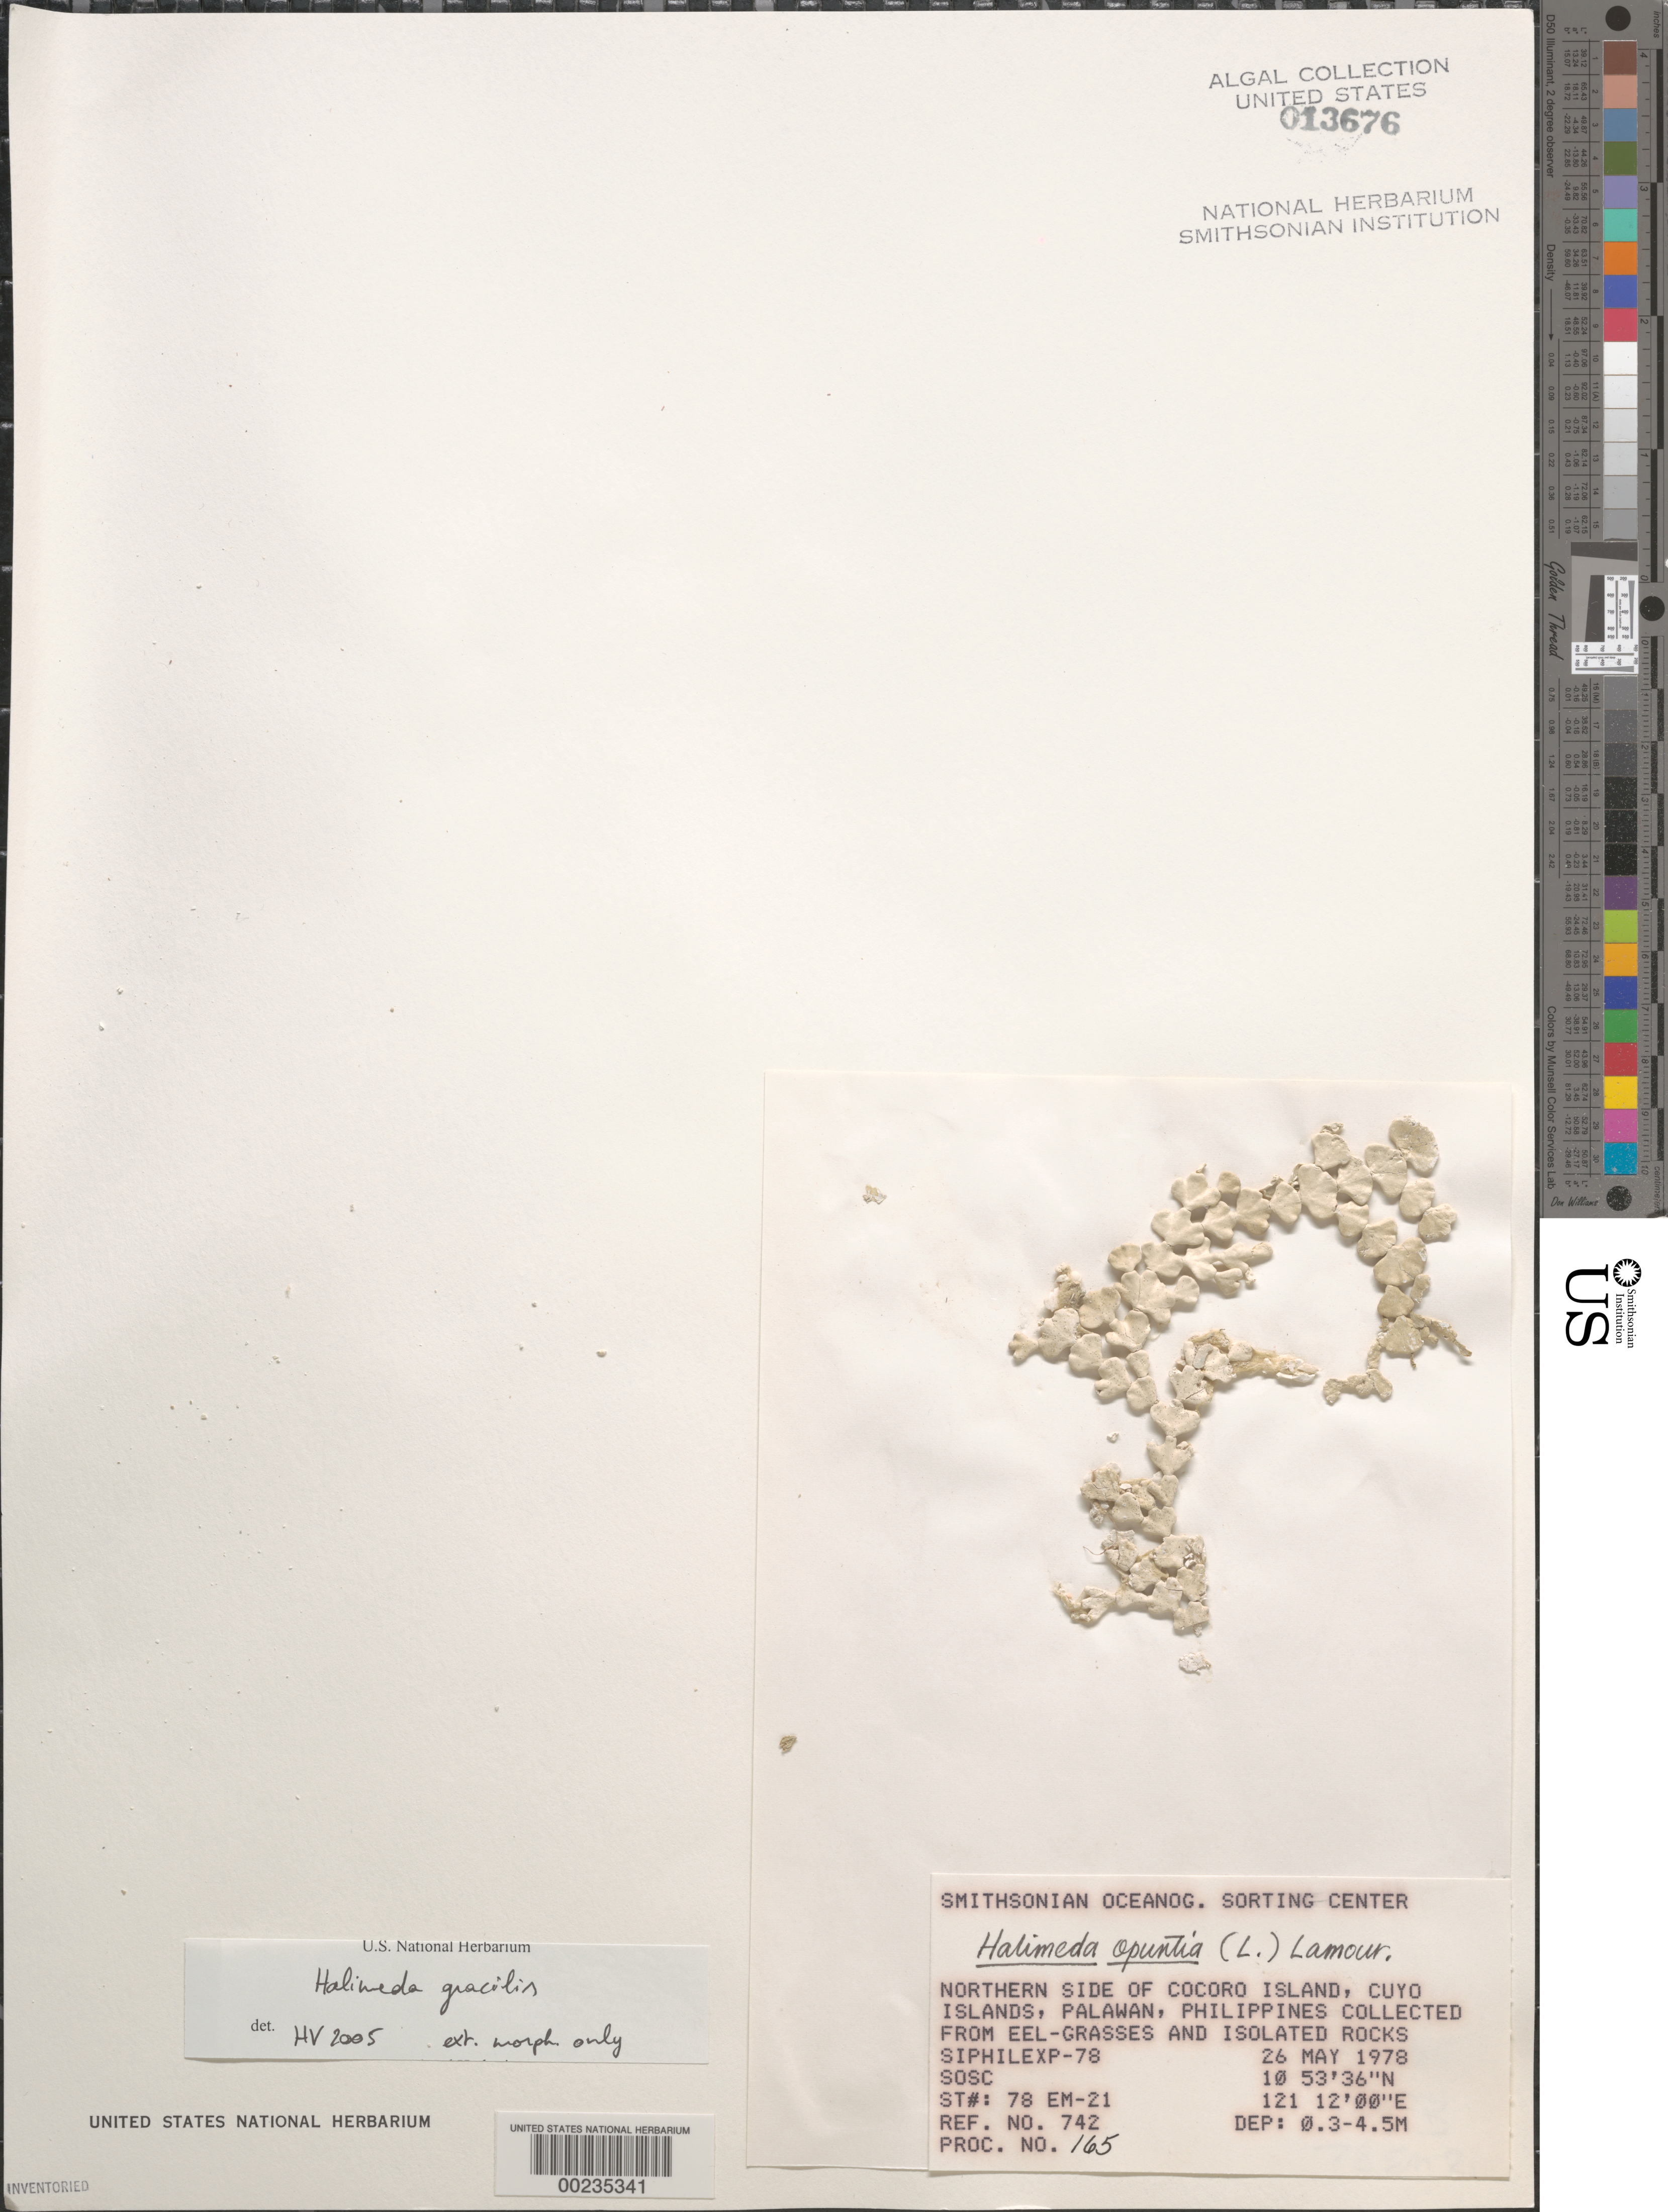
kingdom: Plantae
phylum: Chlorophyta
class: Ulvophyceae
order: Bryopsidales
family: Halimedaceae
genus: Halimeda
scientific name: Halimeda gracilis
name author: Harv. ex J. Agardh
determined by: Verbruggen, H.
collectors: SOSC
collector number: Station 78 EM-21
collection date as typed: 26 May 1978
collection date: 1978-05-26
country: Philippines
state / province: Mimaropa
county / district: Palawan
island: Cocoro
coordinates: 10 53' 36" N, 121 12' 00" E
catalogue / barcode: US 13676